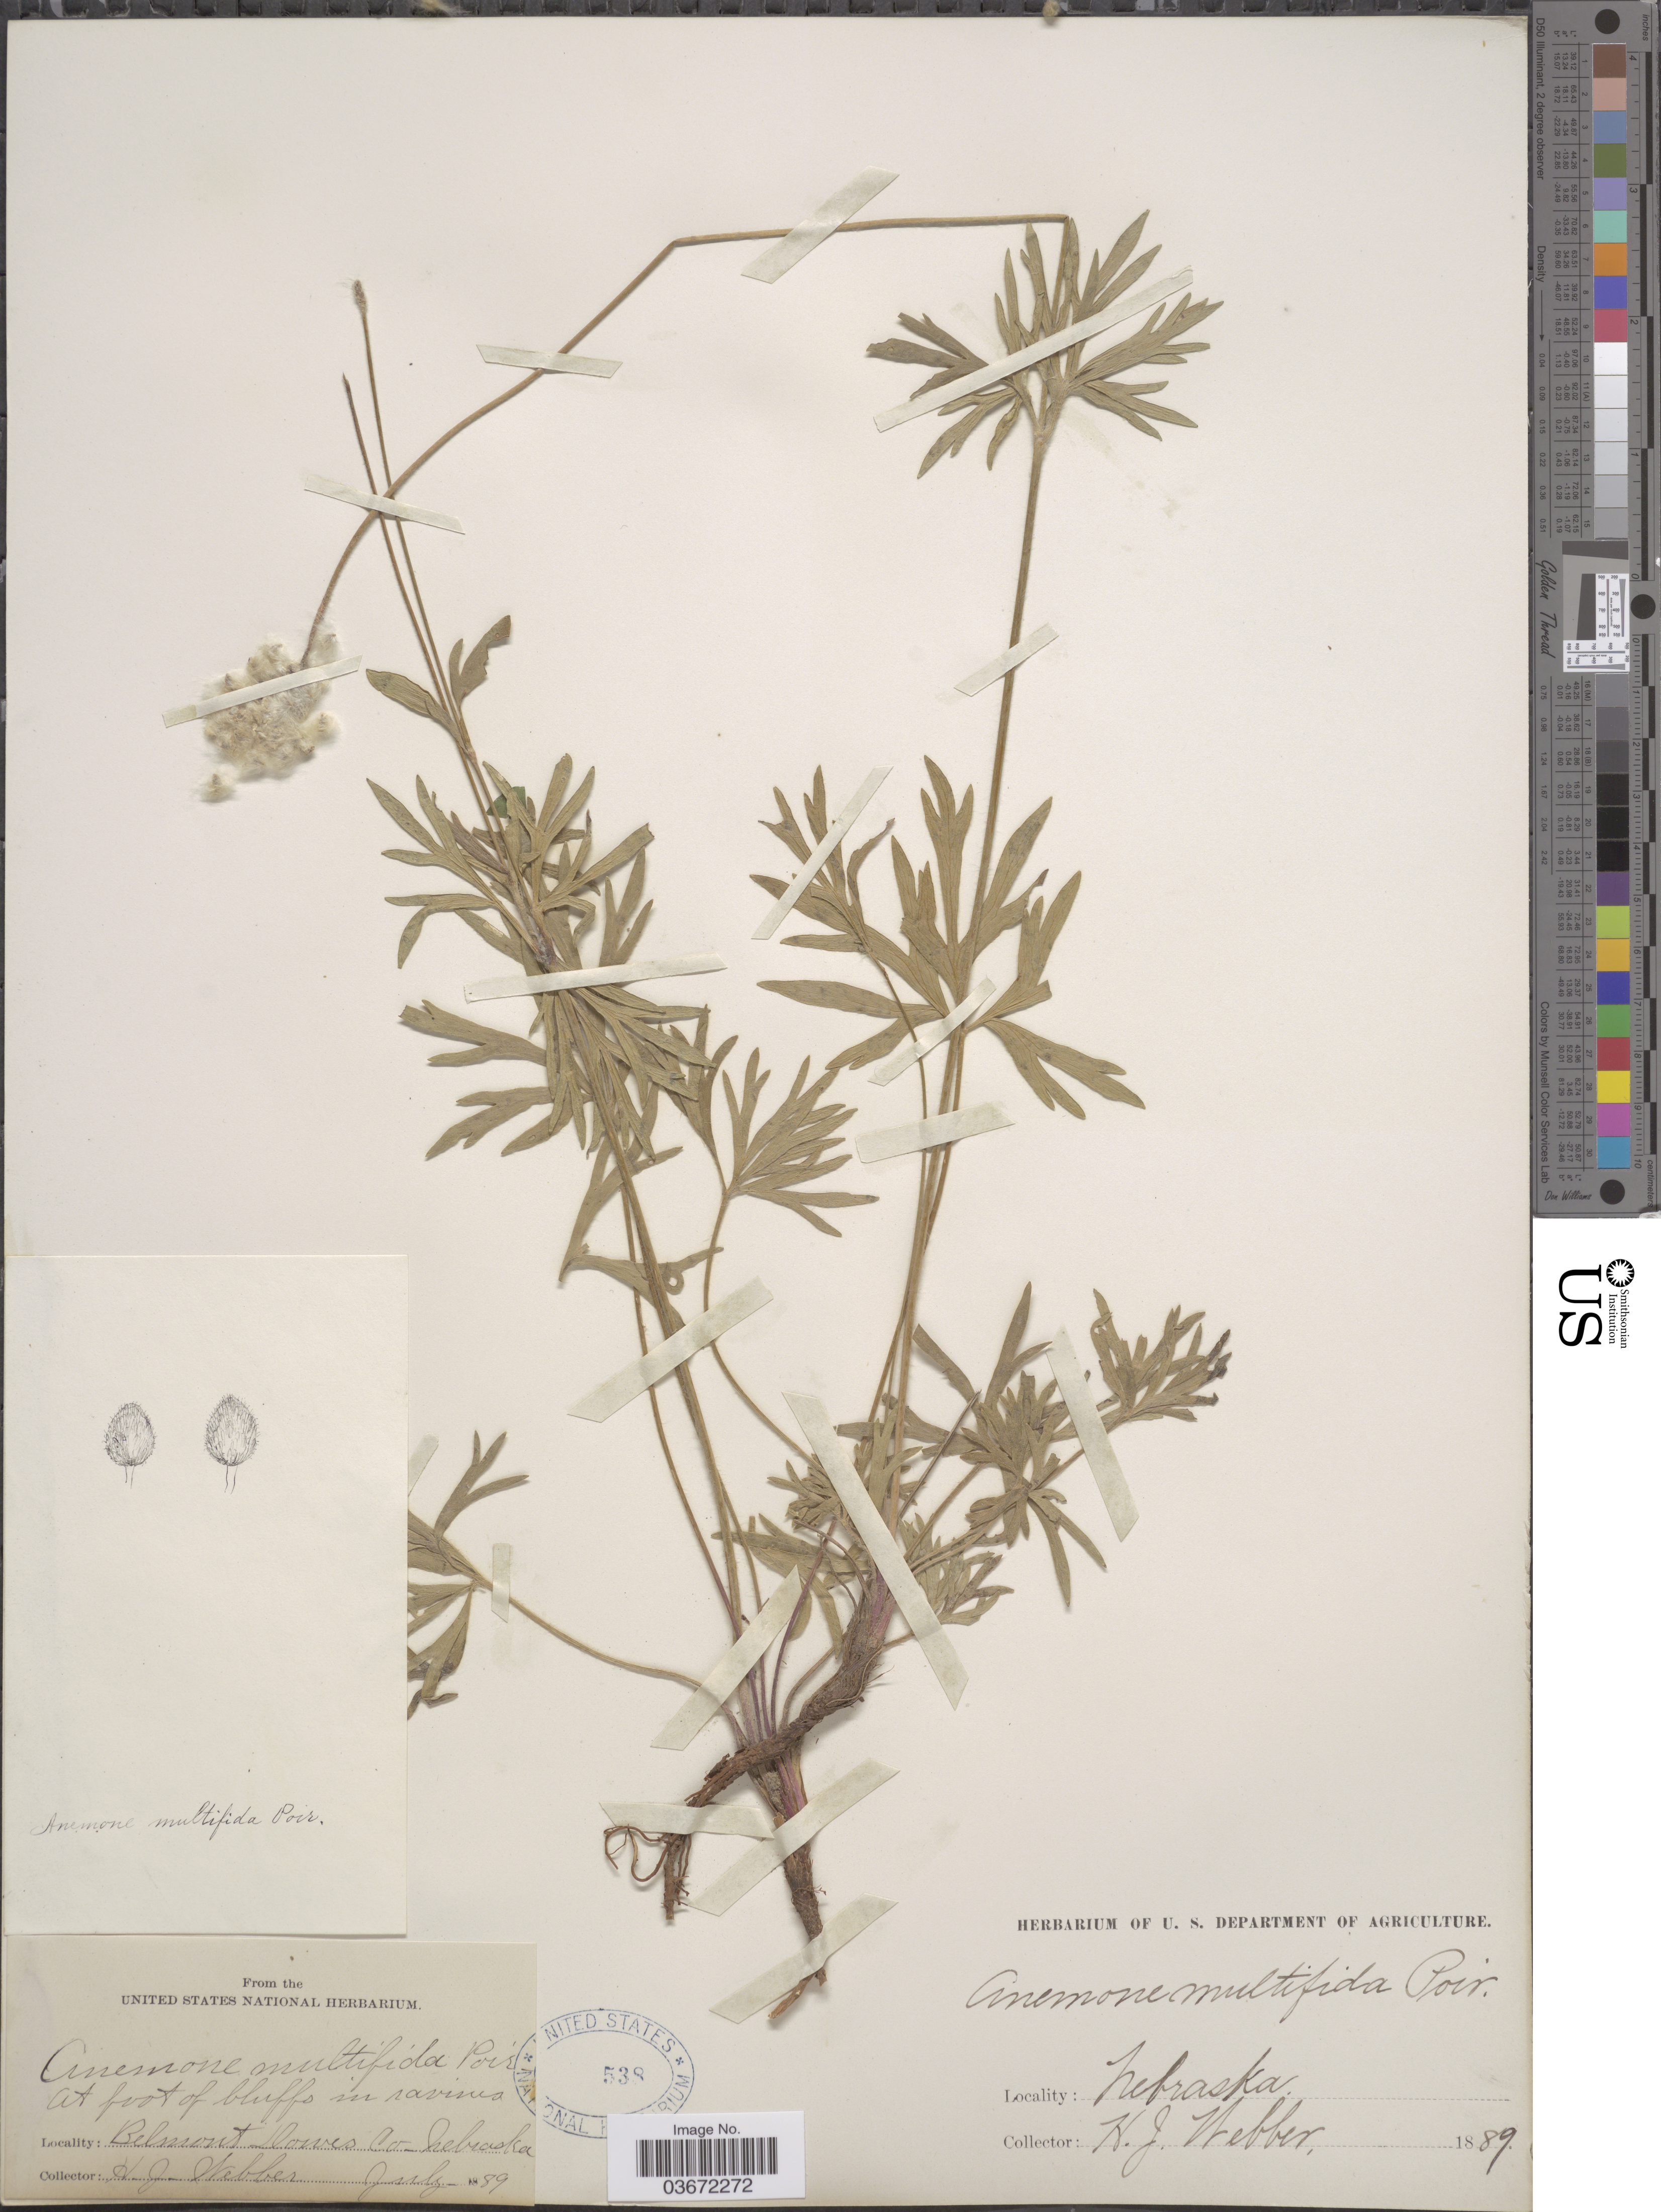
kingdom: Plantae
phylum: Tracheophyta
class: Magnoliopsida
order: Ranunculales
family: Ranunculaceae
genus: Anemone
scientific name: Anemone globosa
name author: (Torr. & A. Gray) Nutt. ex A. Heller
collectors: H. Webber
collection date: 1889-07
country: United States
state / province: Nebraska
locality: At foot of bluffs in ravines Belmont Dowes Co.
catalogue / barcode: US 538